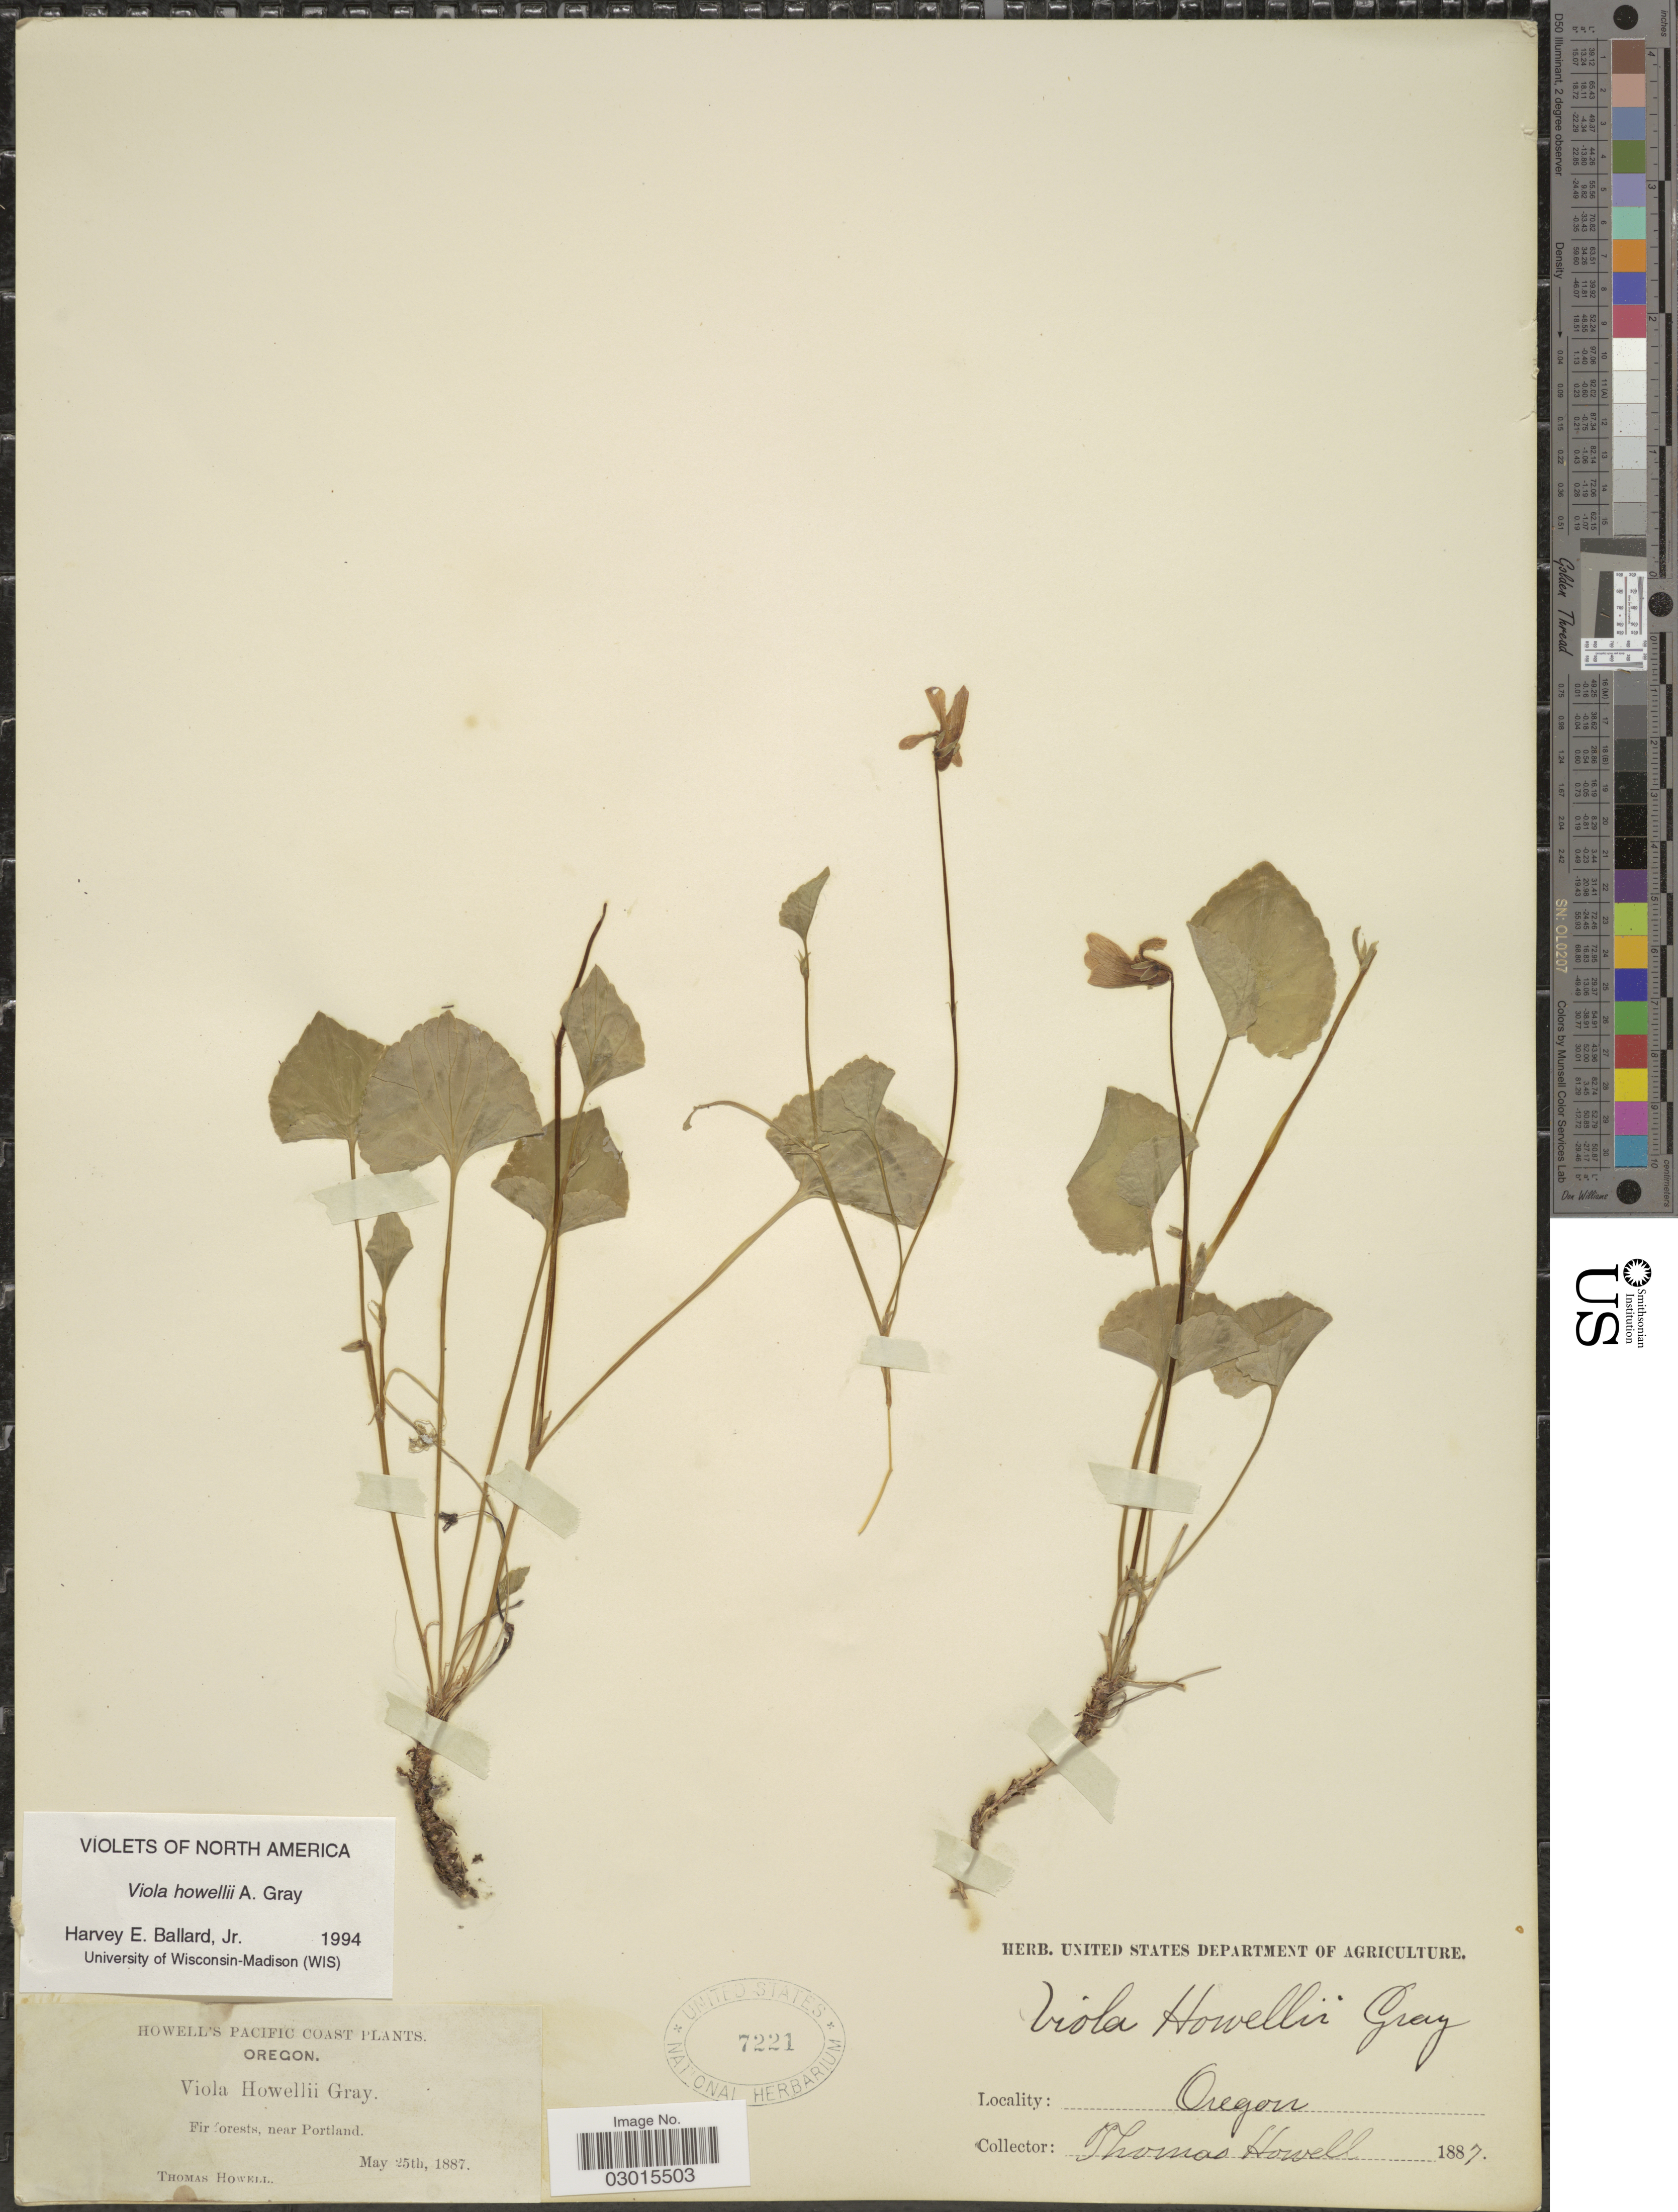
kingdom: Plantae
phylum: Tracheophyta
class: Magnoliopsida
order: Malpighiales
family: Violaceae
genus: Viola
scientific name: Viola hookeriana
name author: Kunth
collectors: T. Howell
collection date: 1887-05-25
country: United States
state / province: Oregon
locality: Pacific Coast. Near Portland.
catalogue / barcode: US 7221